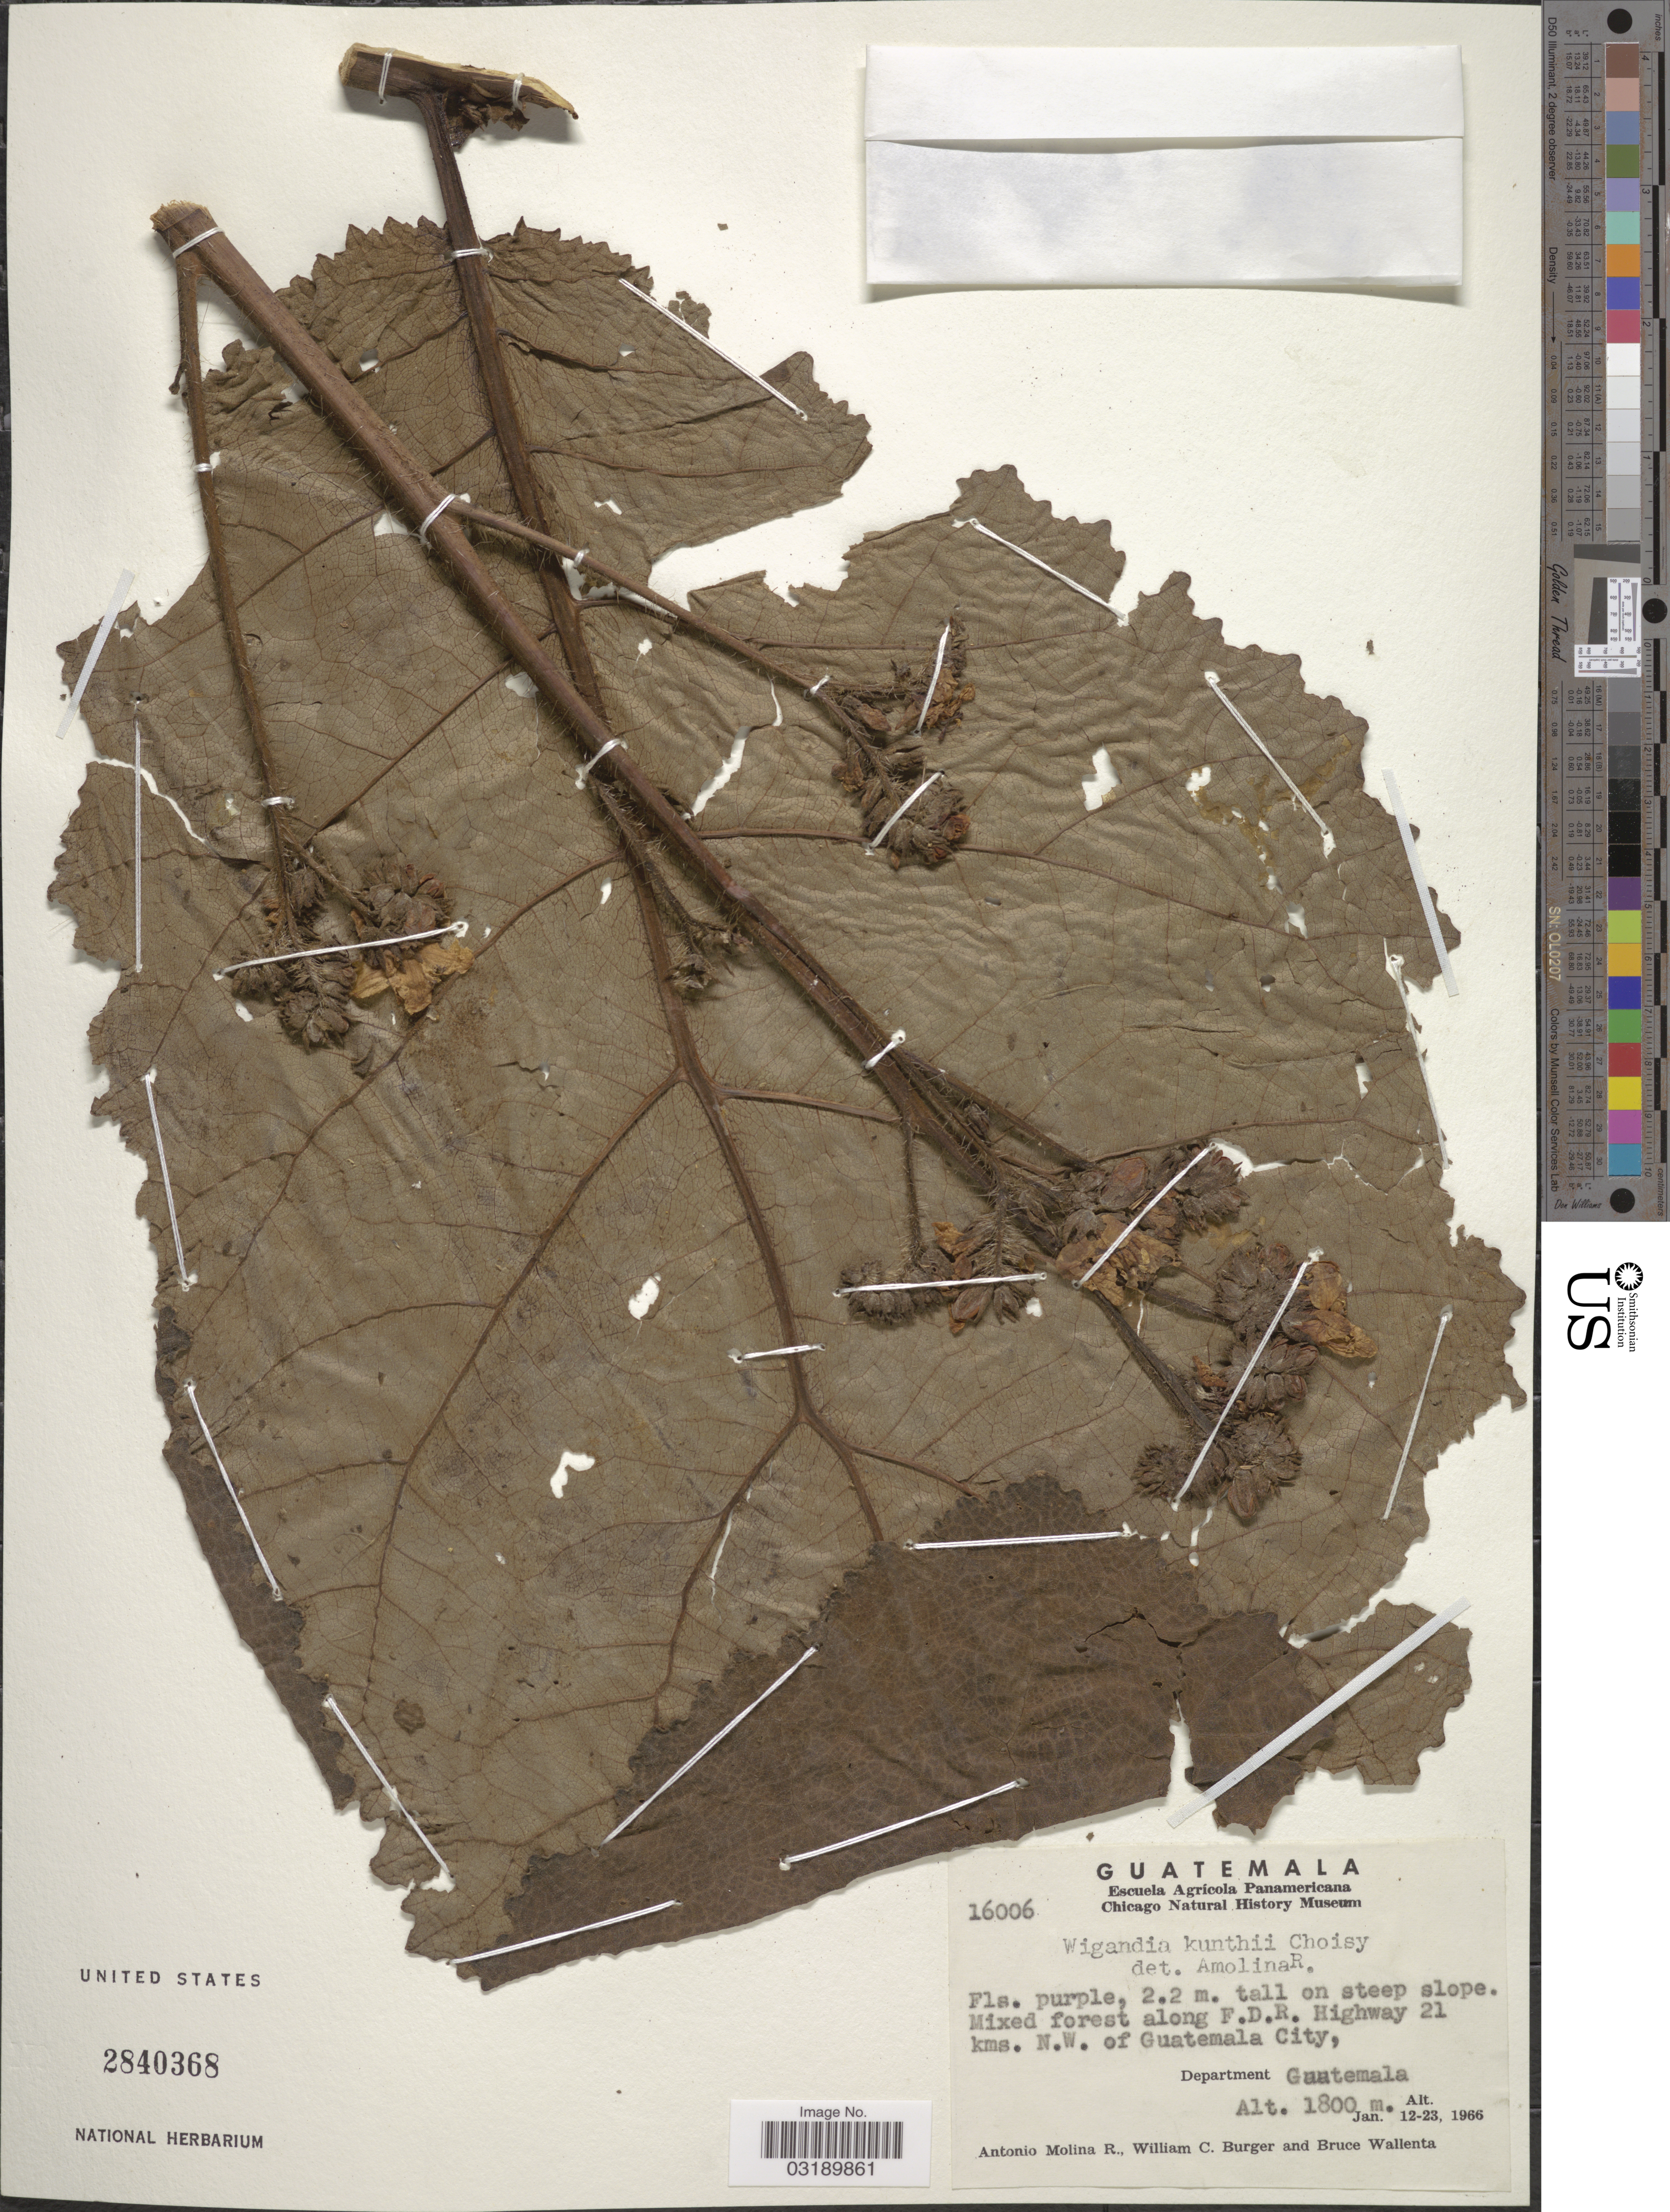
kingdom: Plantae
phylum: Tracheophyta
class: Magnoliopsida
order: Boraginales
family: Namaceae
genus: Wigandia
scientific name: Wigandia kunthii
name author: Choisy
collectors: A. Molina R., W. Burger & B. Wallenta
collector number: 16006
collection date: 1966-01-12/1966-01-23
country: Guatemala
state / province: Guatemala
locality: Mixed forest along F.D.R. Highway 21 kms. N.W. of Guatemala City, Department Guatemala.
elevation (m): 1800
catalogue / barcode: US 2840368